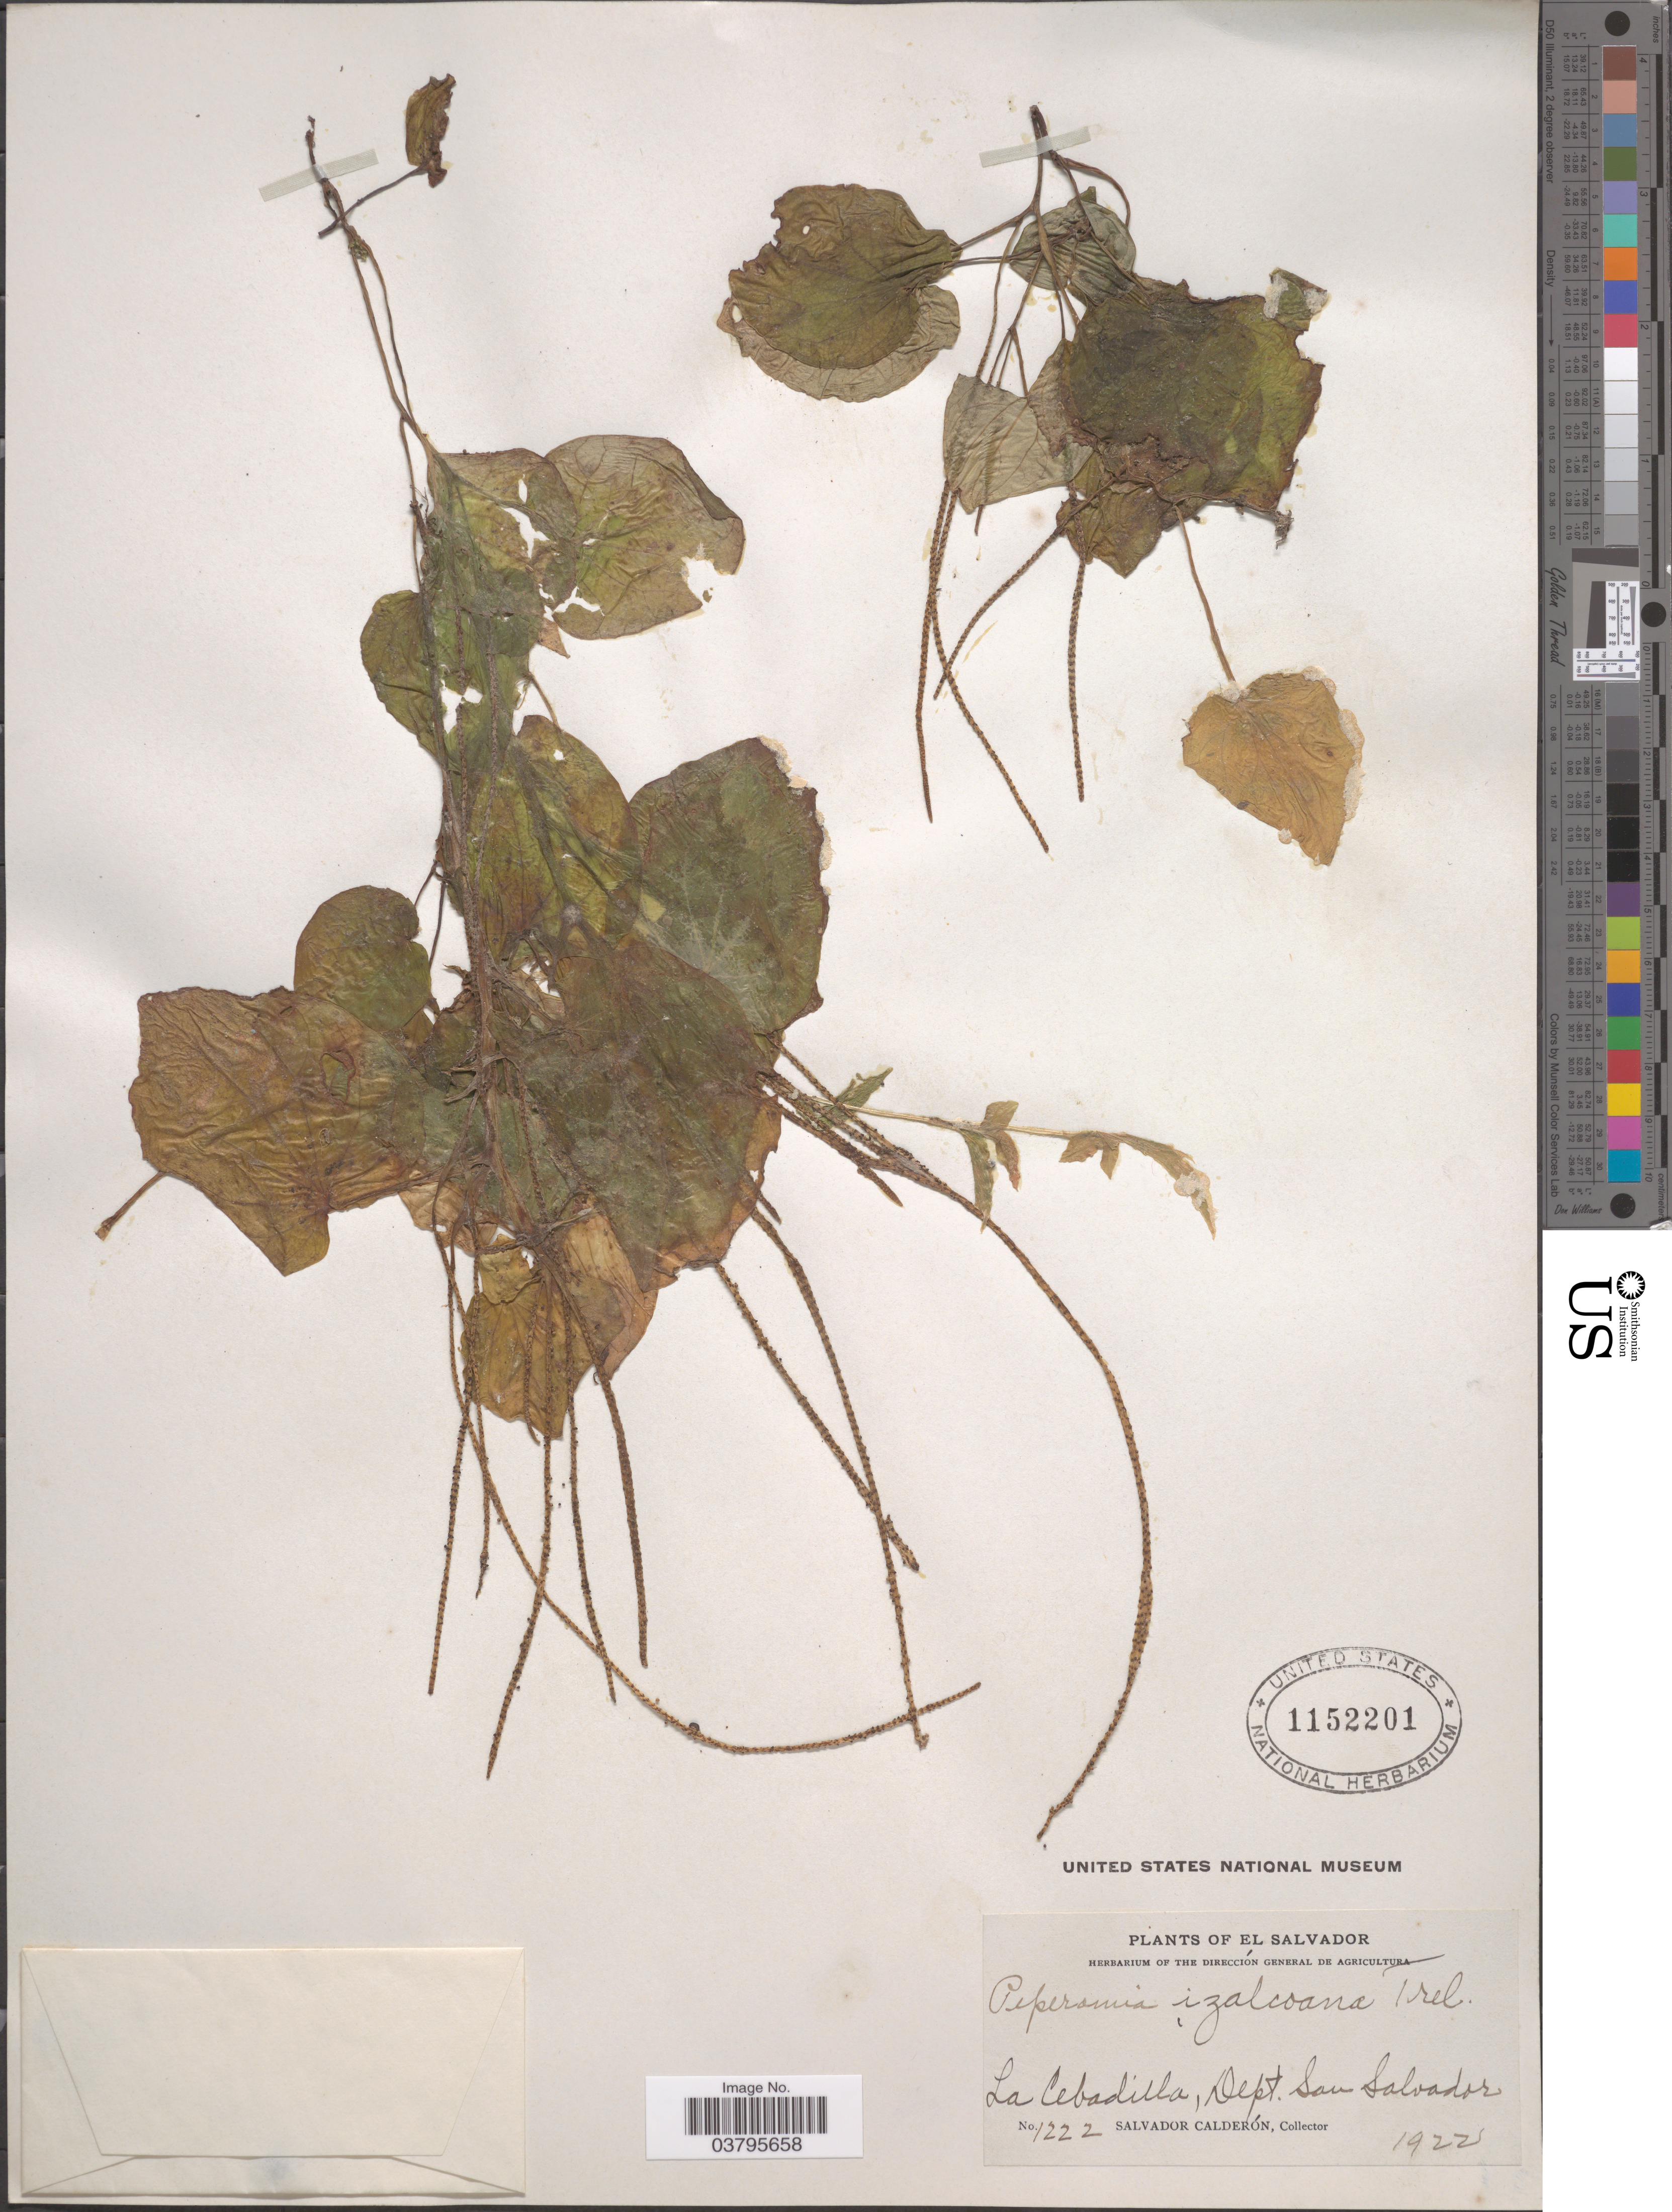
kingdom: Plantae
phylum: Tracheophyta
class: Magnoliopsida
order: Piperales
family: Piperaceae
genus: Peperomia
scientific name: Peperomia izalcoana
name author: Trel.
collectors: S. Calderón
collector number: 1222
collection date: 1922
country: El Salvador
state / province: San Salvador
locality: La Cebadilla, Dept. San Salvador.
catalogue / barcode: US 1152201